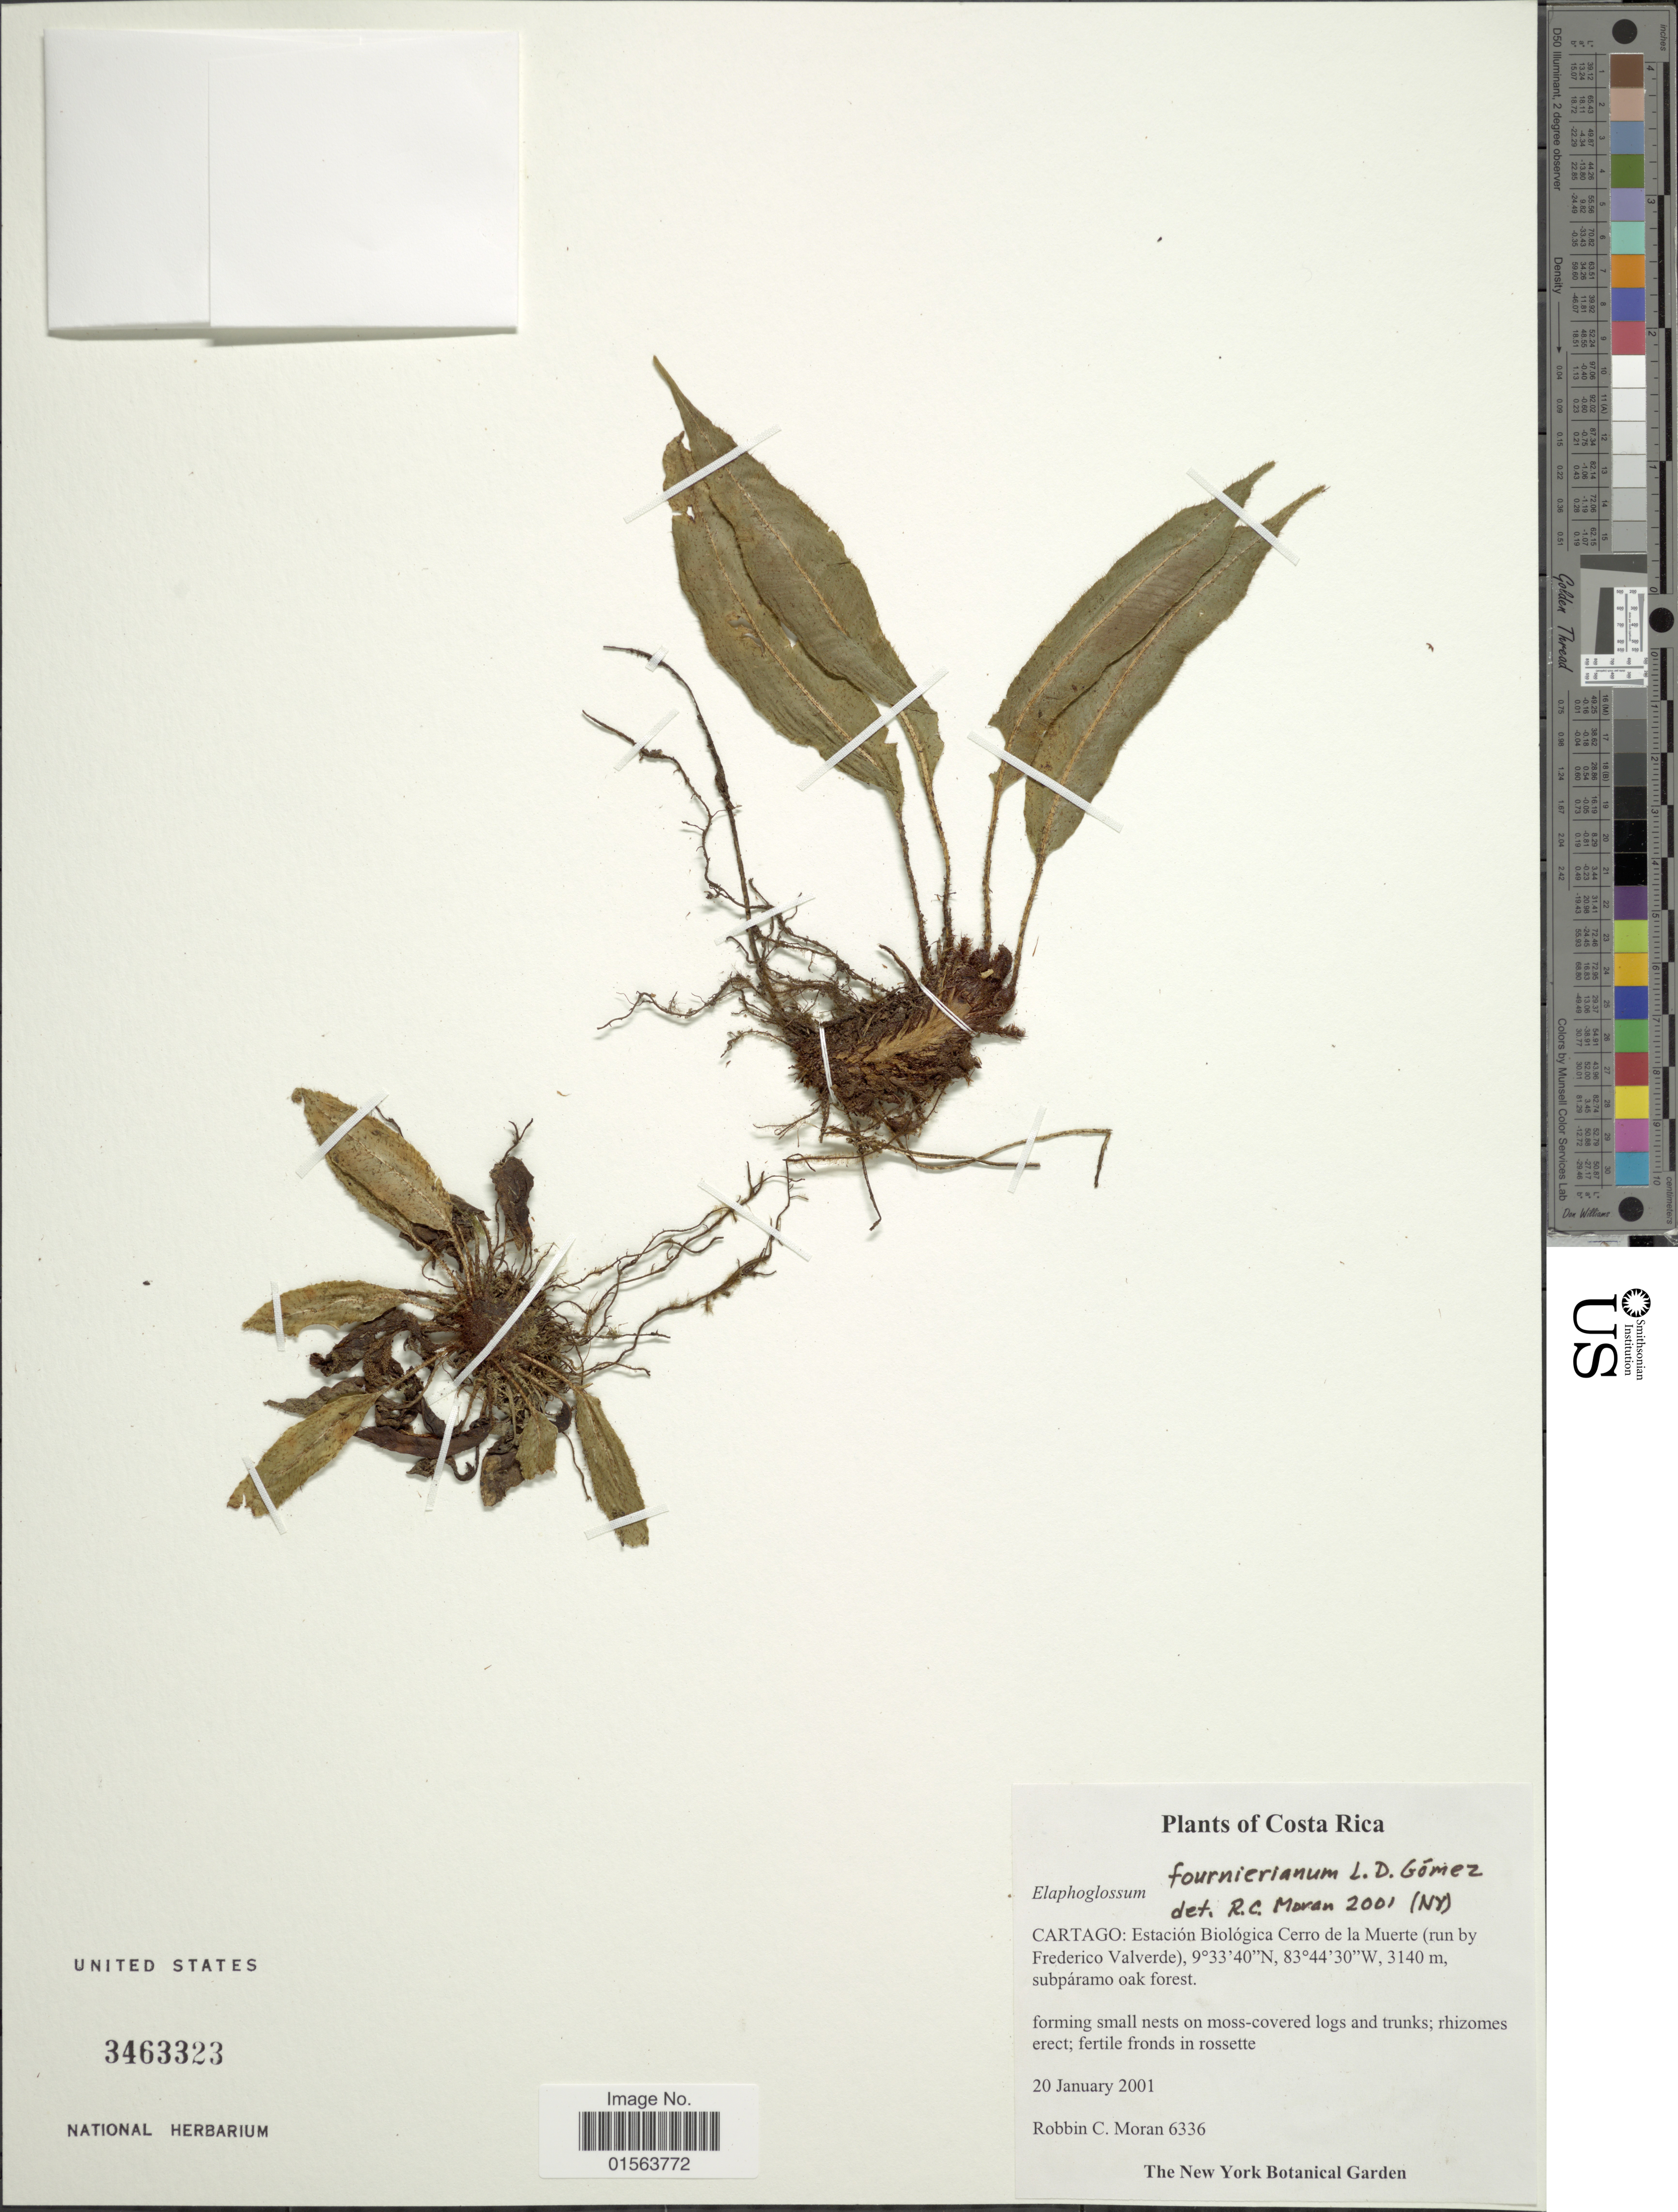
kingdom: Plantae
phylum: Tracheophyta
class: Polypodiopsida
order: Polypodiales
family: Dryopteridaceae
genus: Elaphoglossum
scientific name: Elaphoglossum fournierianum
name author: L.D. Gómez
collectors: R. C. Moran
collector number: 6336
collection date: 2001-01-20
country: Costa Rica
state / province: Cartago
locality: Cartago: Estacion Biologica Cerro de la Muerte (run by Frederico Valverde)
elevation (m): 3140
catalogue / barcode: US 3463323